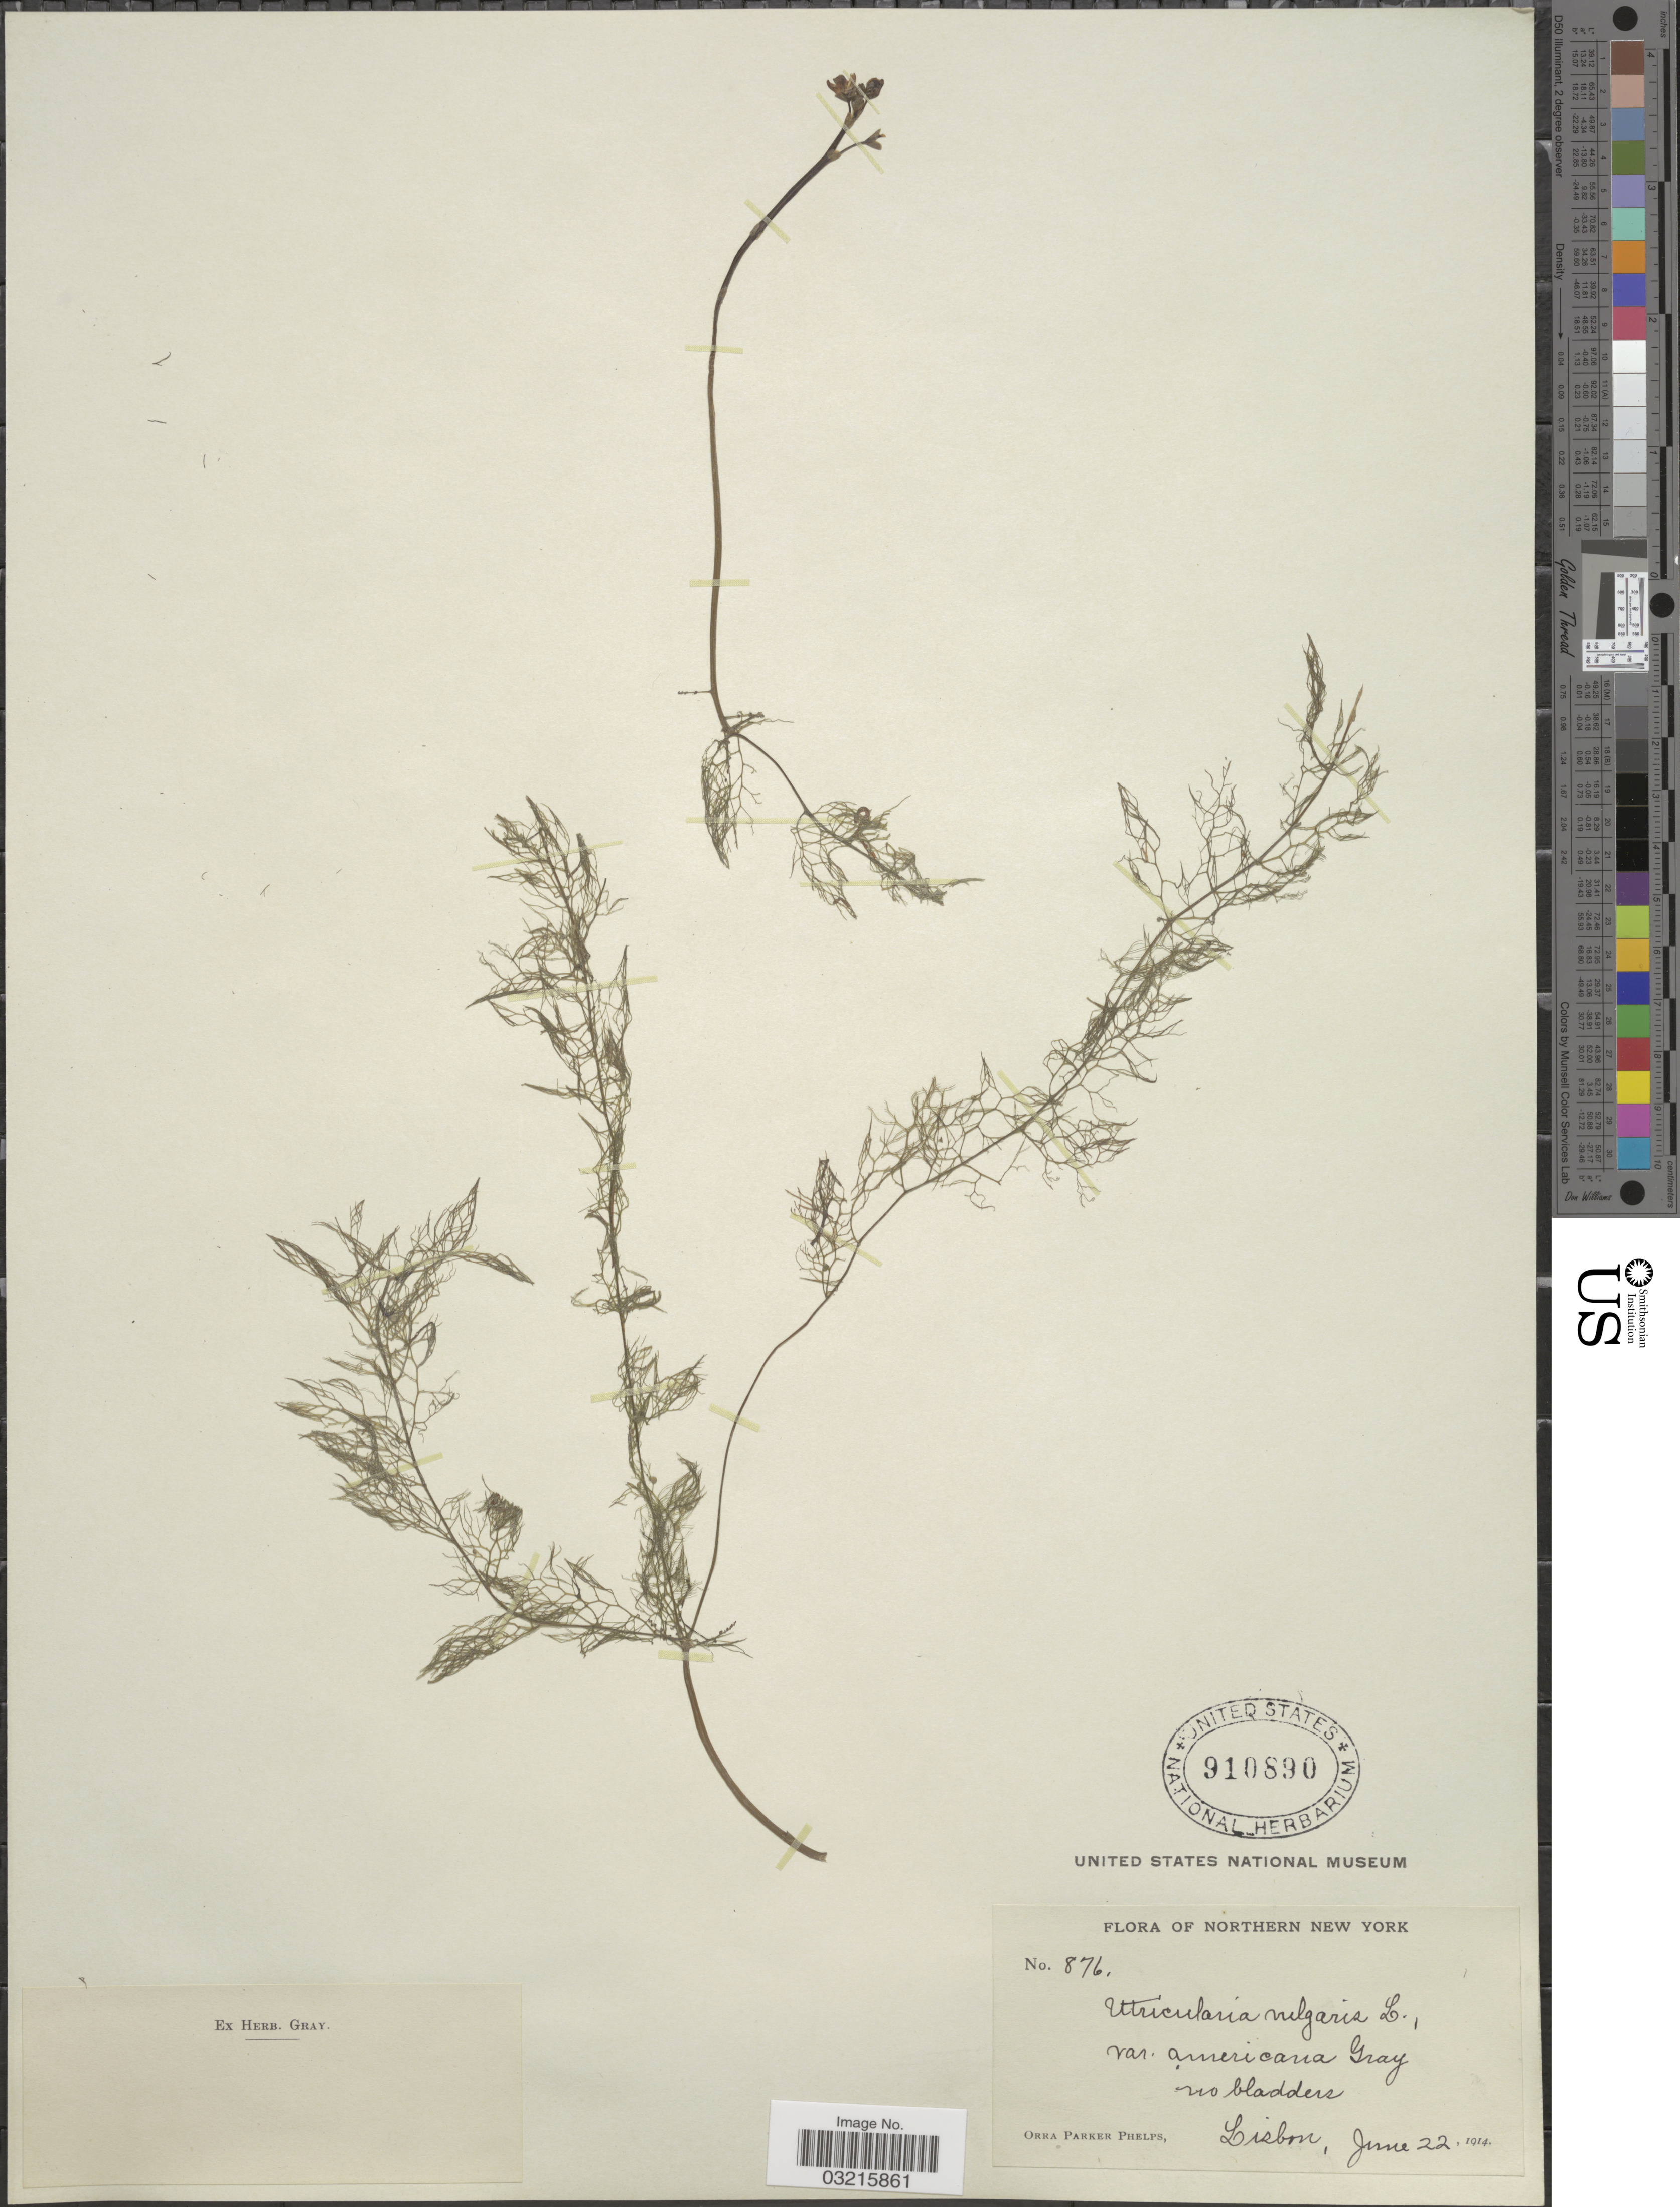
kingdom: Plantae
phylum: Tracheophyta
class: Magnoliopsida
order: Lamiales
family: Lentibulariaceae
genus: Utricularia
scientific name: Utricularia vulgaris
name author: L.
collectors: O. P. Phelps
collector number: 876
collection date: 1914-06-22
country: United States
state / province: New York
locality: Northern New York. Lisbon.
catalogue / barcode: US 910890